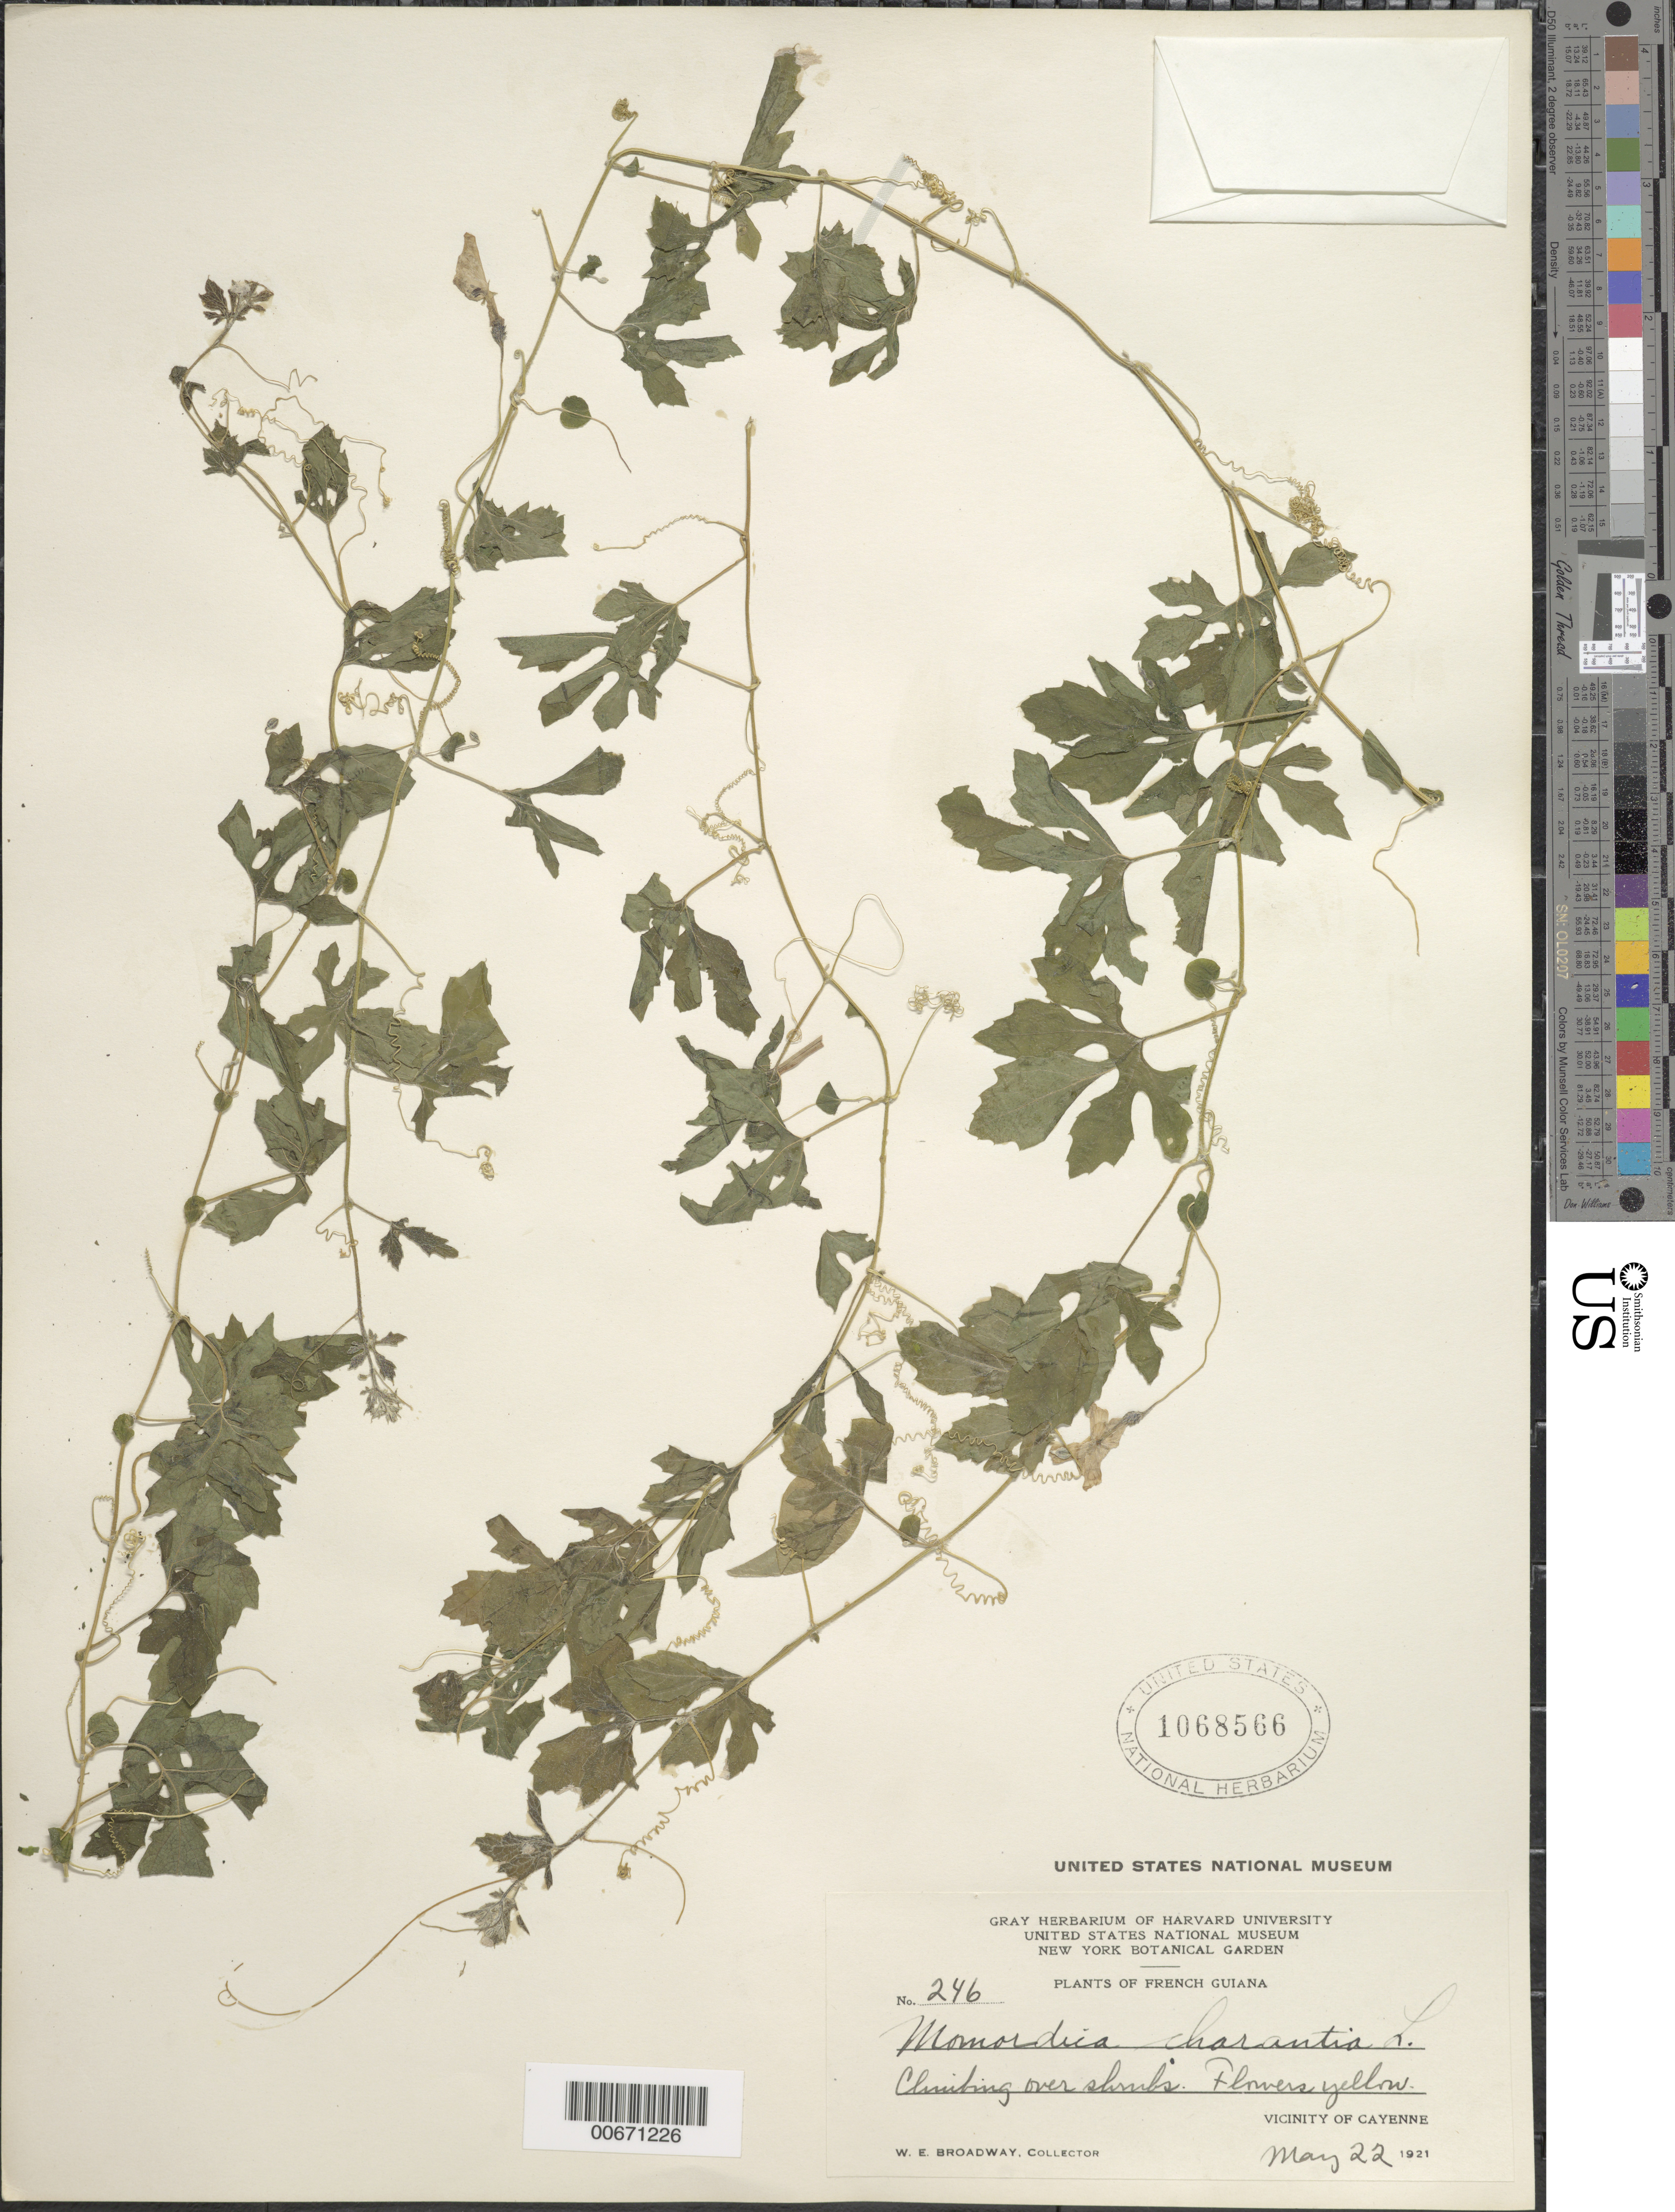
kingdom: Plantae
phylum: Tracheophyta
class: Magnoliopsida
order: Cucurbitales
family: Cucurbitaceae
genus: Momordica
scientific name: Momordica charantia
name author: L.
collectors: W. E. Broadway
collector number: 246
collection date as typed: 22-May-21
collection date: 1921-05-22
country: French Guiana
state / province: Cayenne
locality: Cayenne, vic.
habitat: Climbing over shrubs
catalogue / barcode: US 1068566